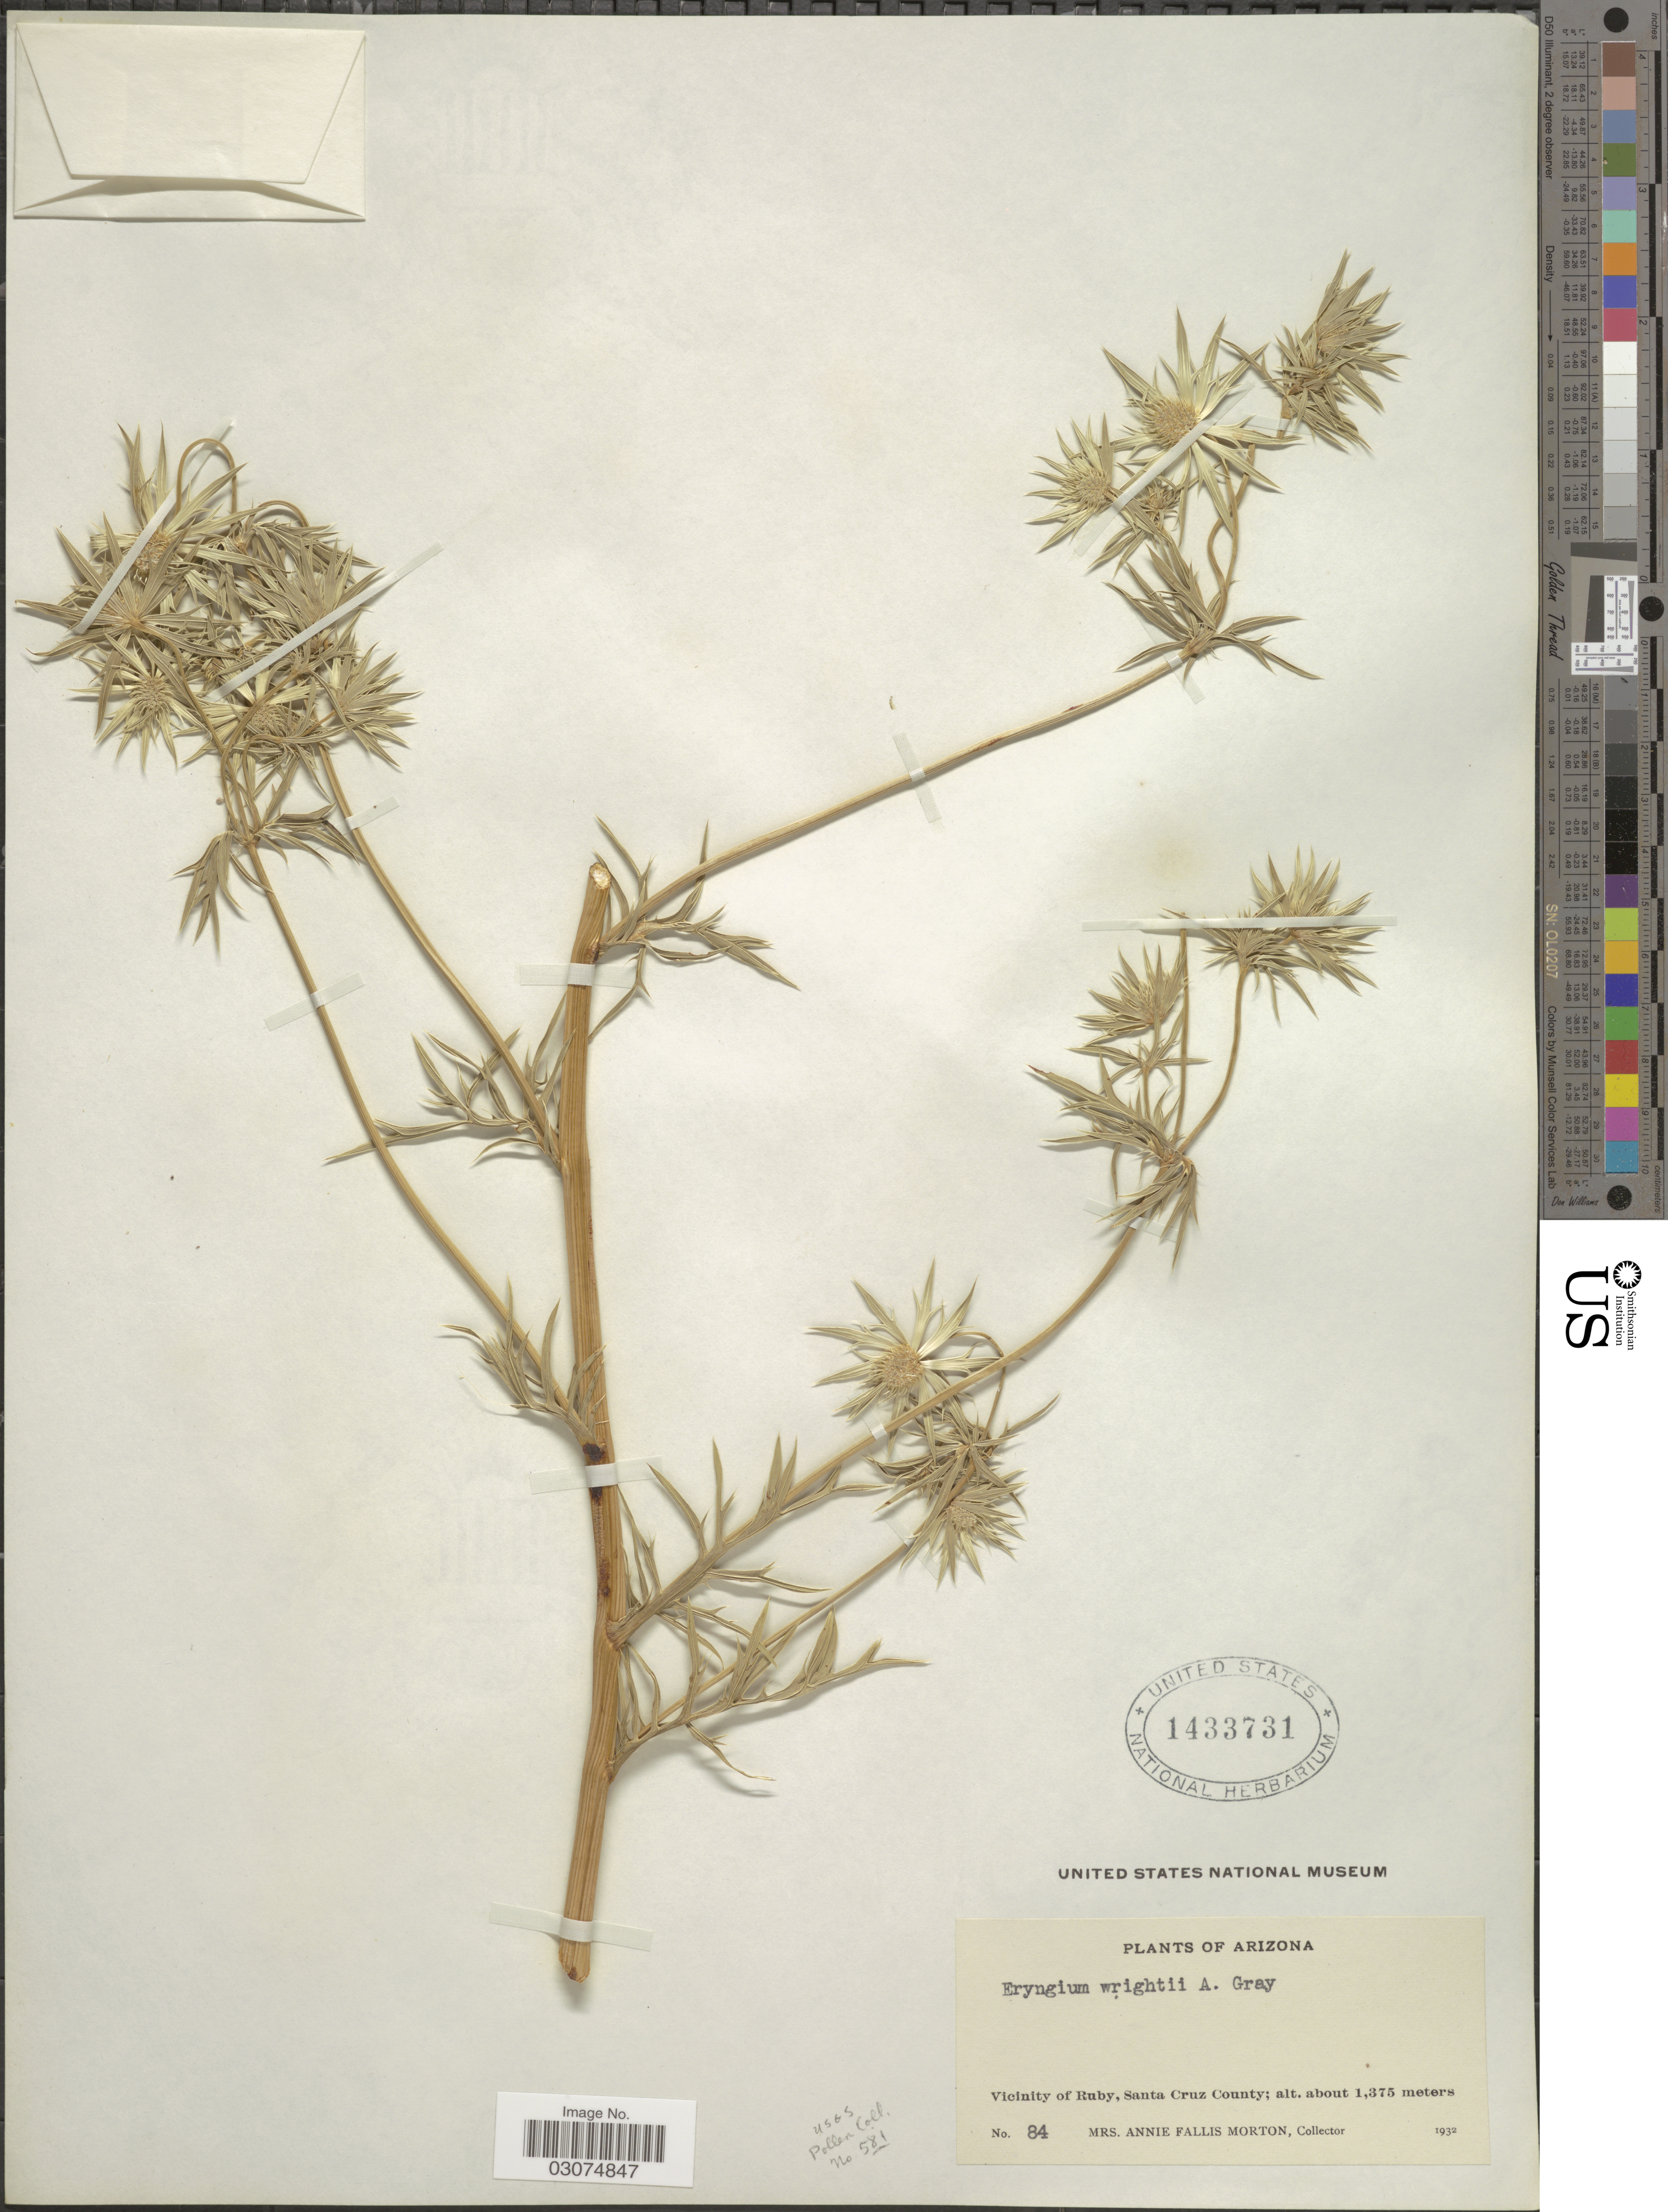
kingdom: Plantae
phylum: Tracheophyta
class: Magnoliopsida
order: Apiales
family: Apiaceae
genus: Eryngium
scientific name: Eryngium heterophyllum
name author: Engelm.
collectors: A. F. Morton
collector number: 84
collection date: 1932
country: United States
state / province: Arizona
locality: Vicinity of Ruby, Santa Cruz County.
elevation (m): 1375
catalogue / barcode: US 1433731